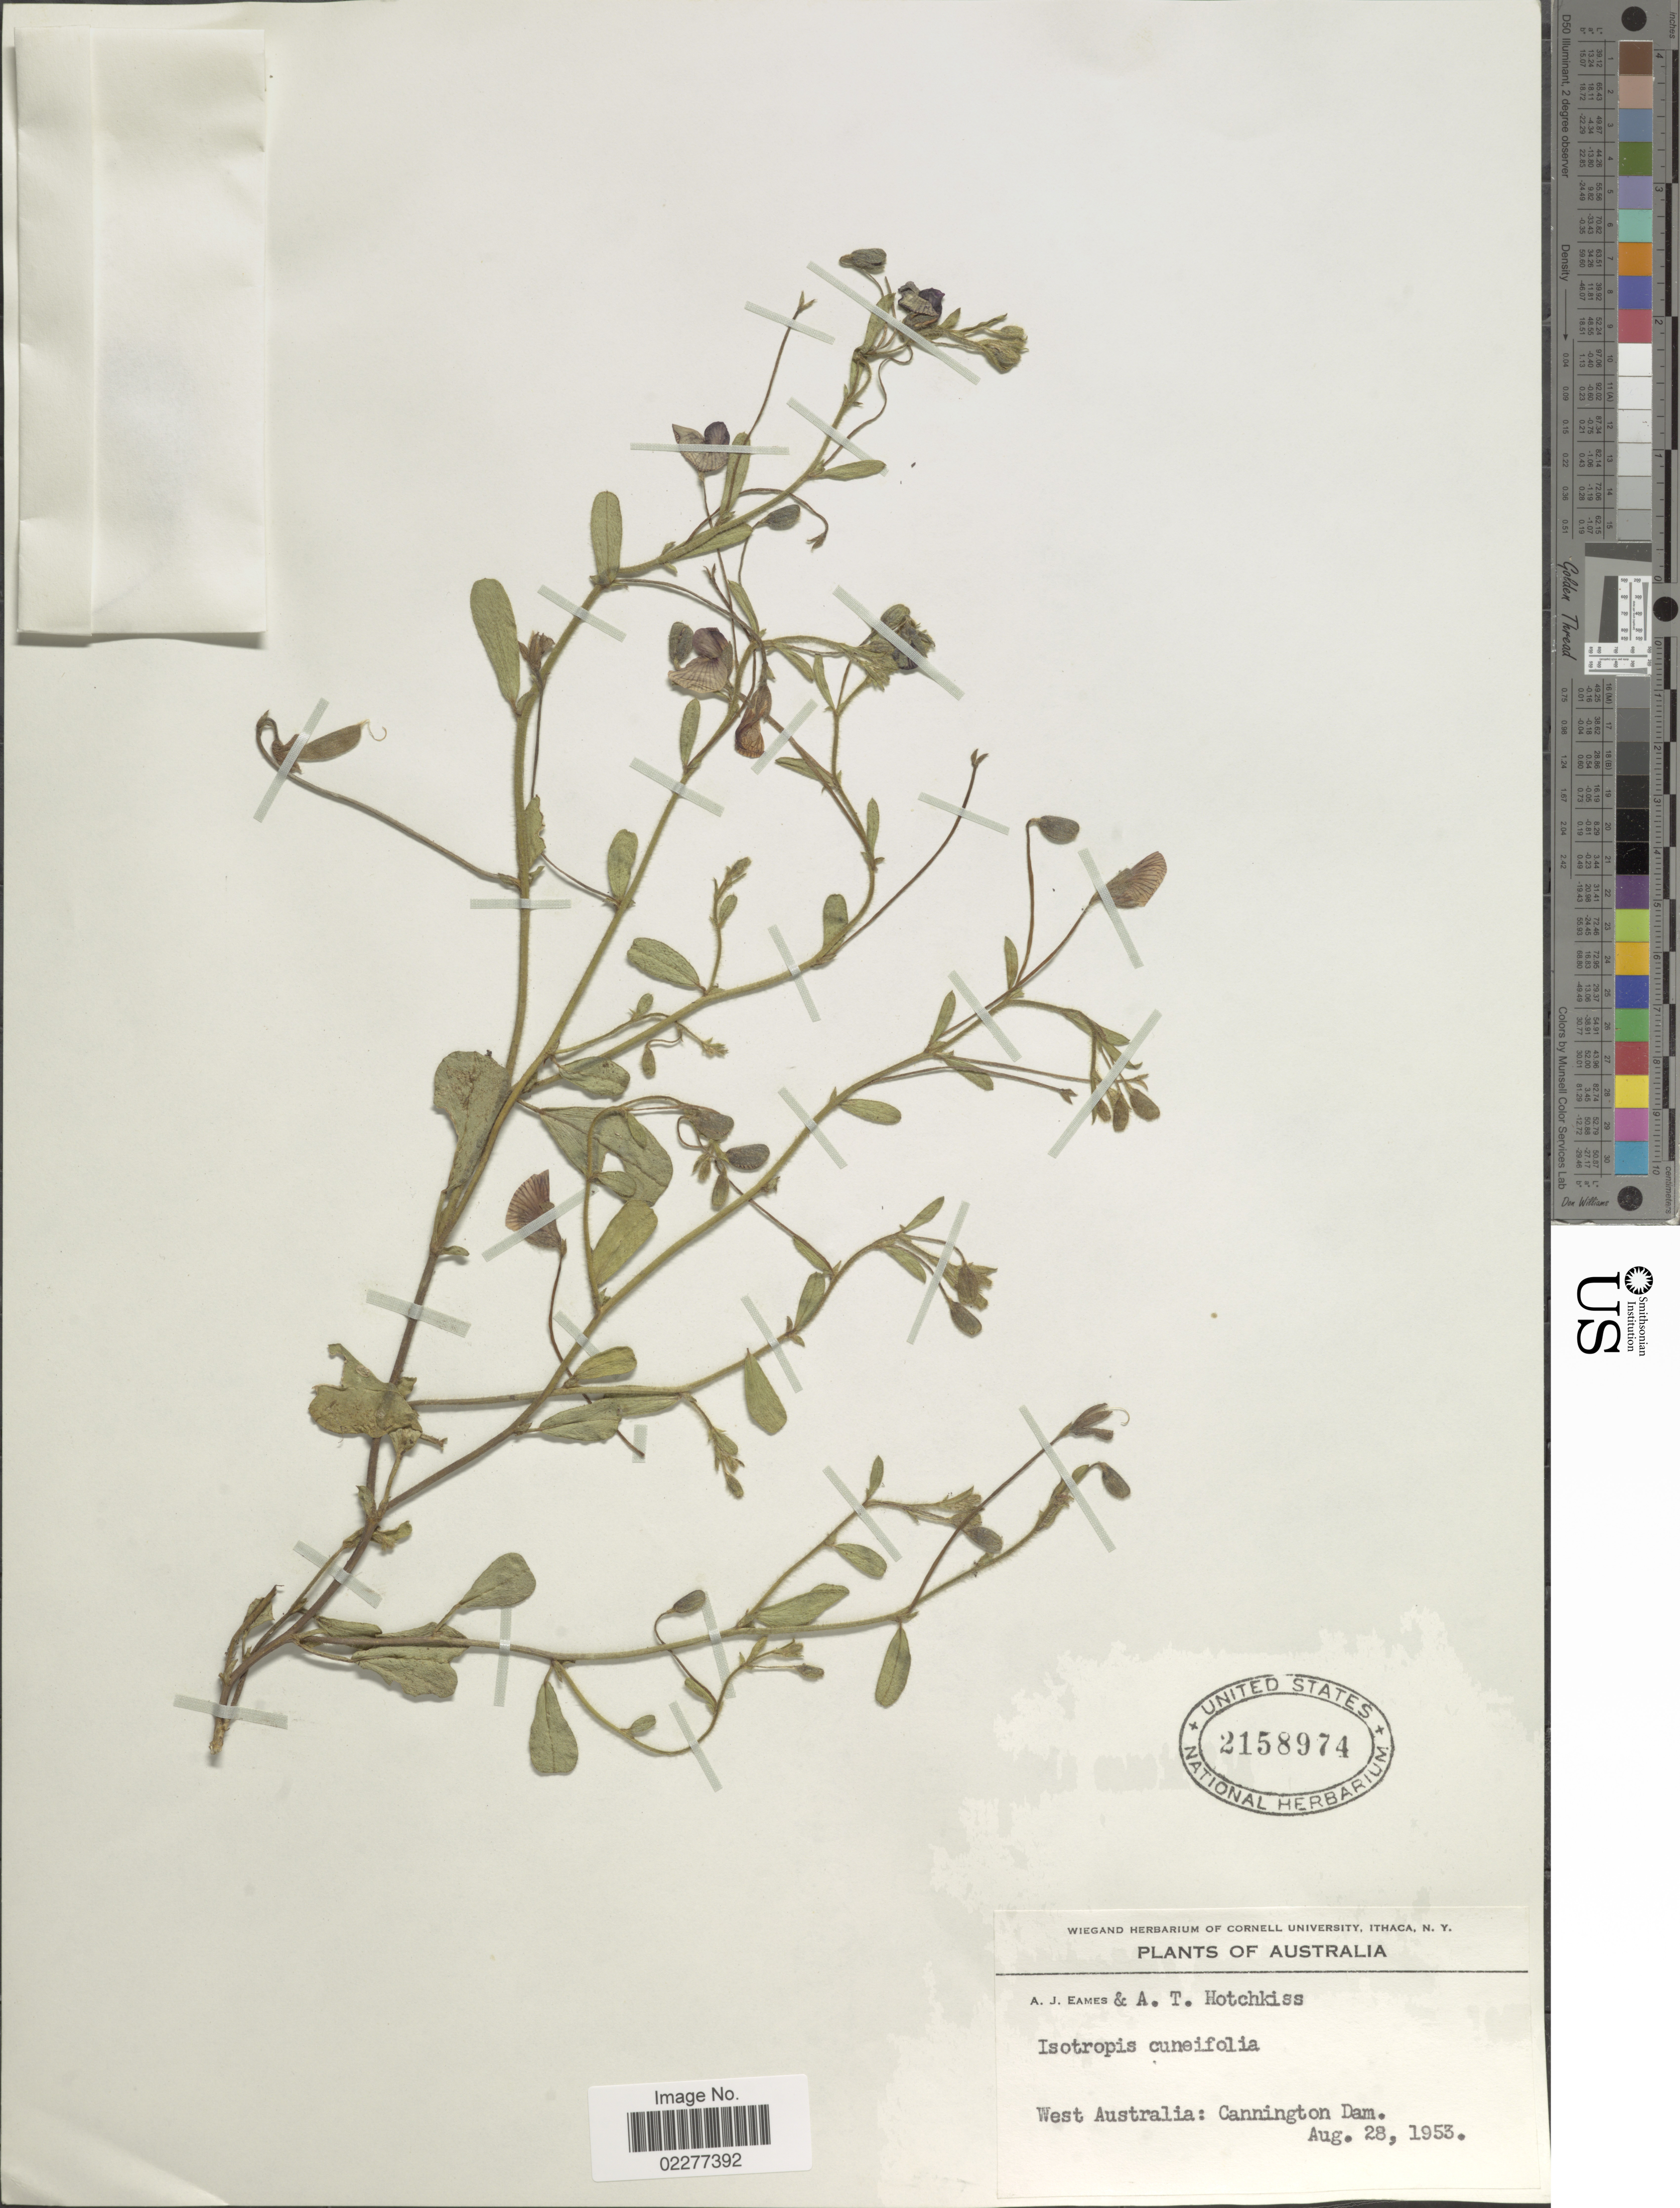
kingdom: Plantae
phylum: Tracheophyta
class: Magnoliopsida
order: Fabales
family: Fabaceae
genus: Isotropis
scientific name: Isotropis cuneifolia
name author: (Sm.) B.D. Jacks.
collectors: A. J. Eames & A. Hotchkiss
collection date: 1953-08-28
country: Australia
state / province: Western Australia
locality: Cannington Dam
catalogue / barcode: US 2158974